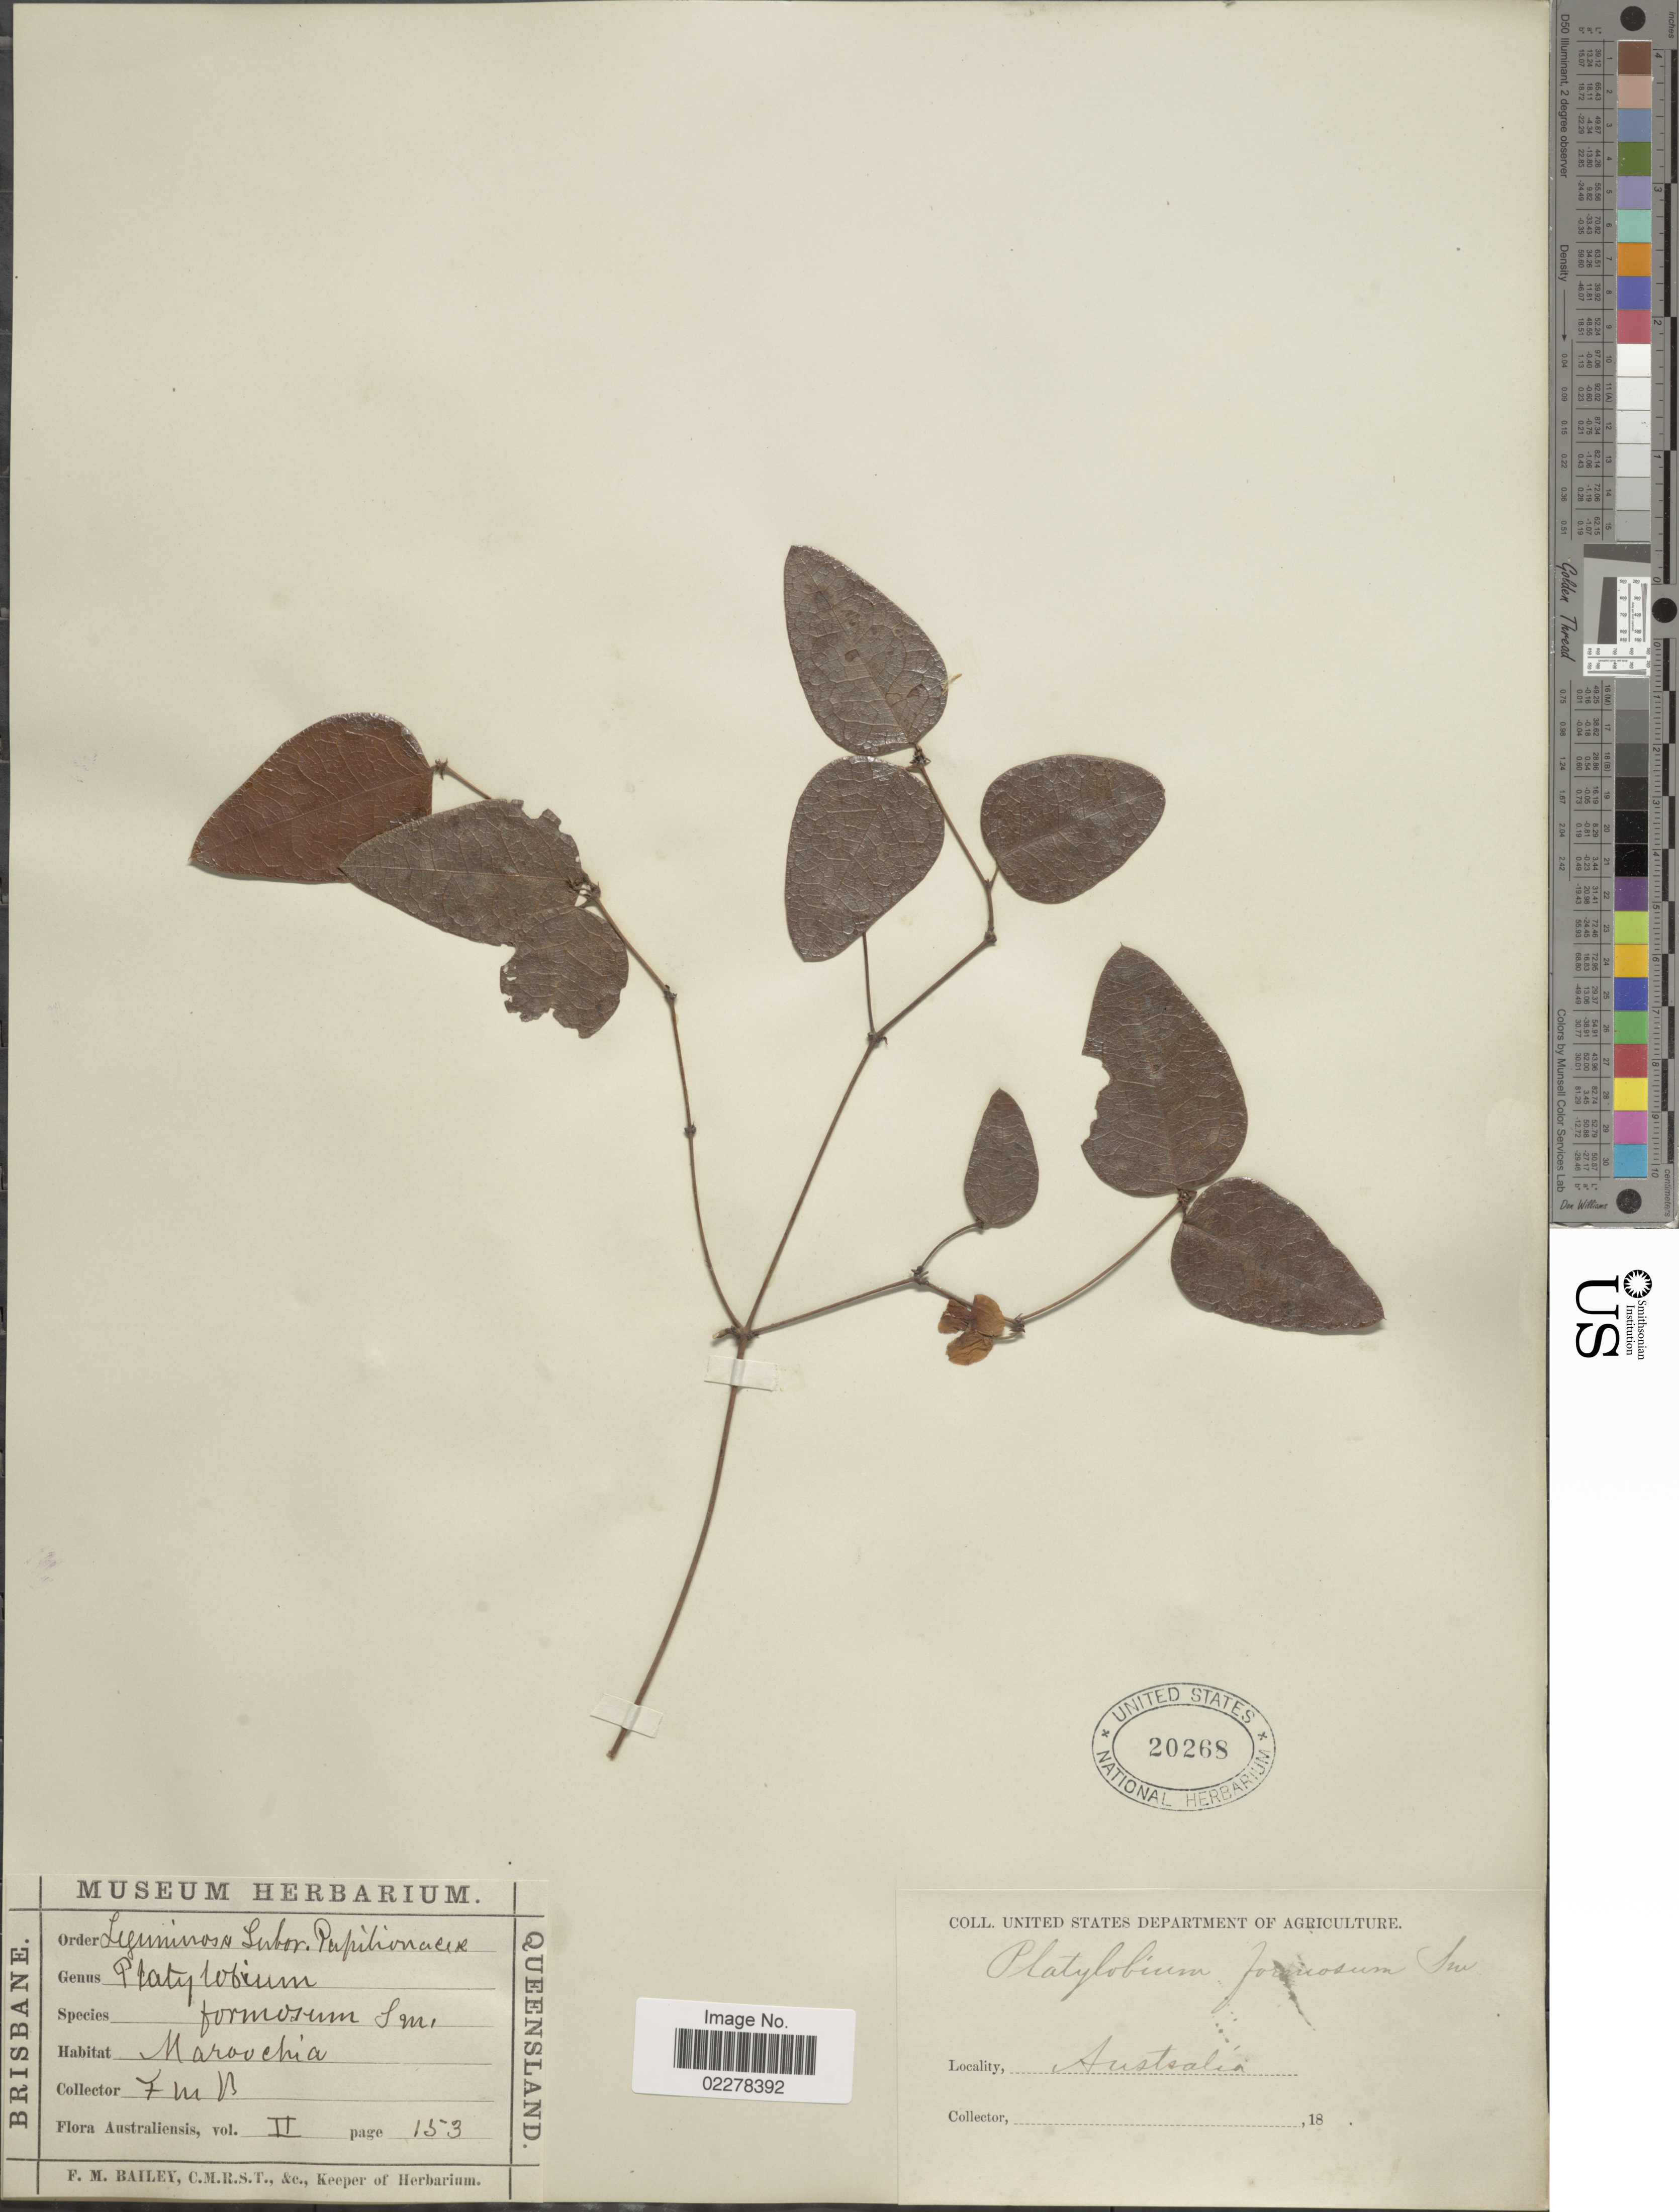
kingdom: Plantae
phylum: Tracheophyta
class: Magnoliopsida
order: Fabales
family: Fabaceae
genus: Platylobium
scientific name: Platylobium formosum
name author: Sm.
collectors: F. M. Bailey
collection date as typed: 18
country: Australia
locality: Maroochie [Maroochy]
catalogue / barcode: US 20268